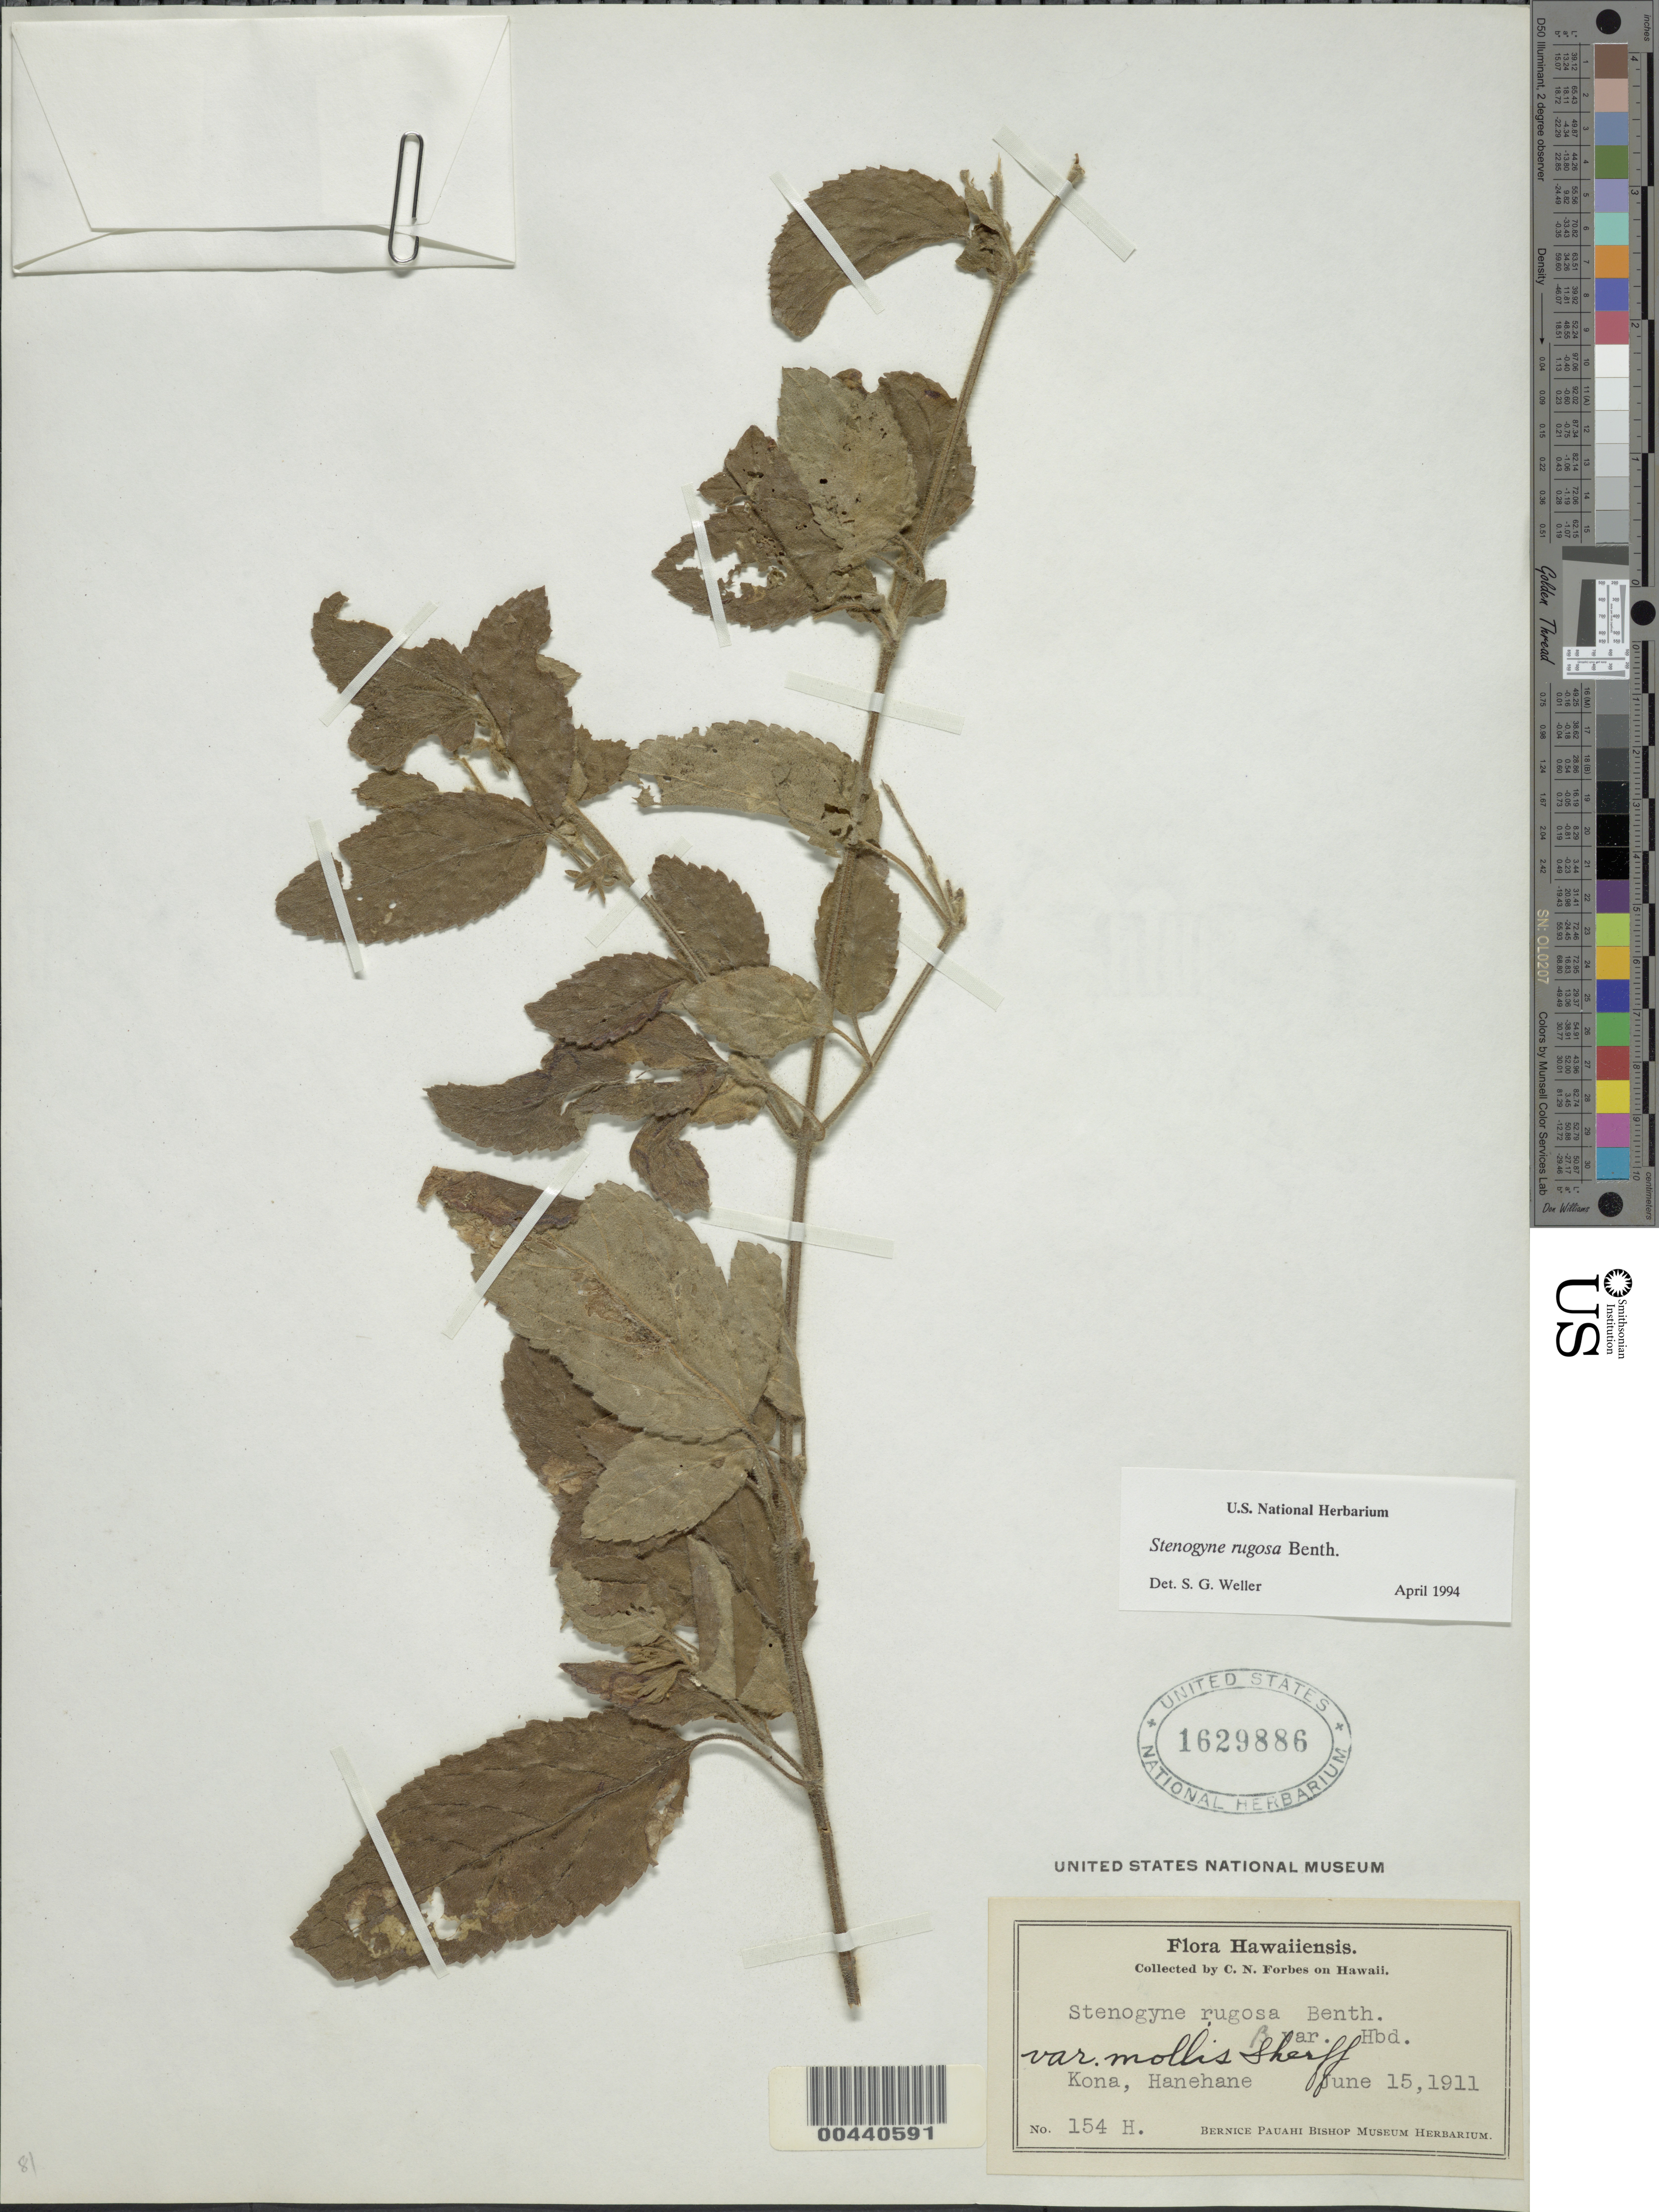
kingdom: Plantae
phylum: Tracheophyta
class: Magnoliopsida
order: Lamiales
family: Lamiaceae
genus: Stenogyne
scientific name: Stenogyne rugosa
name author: Benth.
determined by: Weller, Stephen G., (UNITED STATES)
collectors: C. N. Forbes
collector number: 154 H.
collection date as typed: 15 Jun 1911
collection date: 1911-06-15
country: United States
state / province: Hawaii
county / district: Hawaii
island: Hawaii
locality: Kona, Hanehane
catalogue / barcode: US 1629886